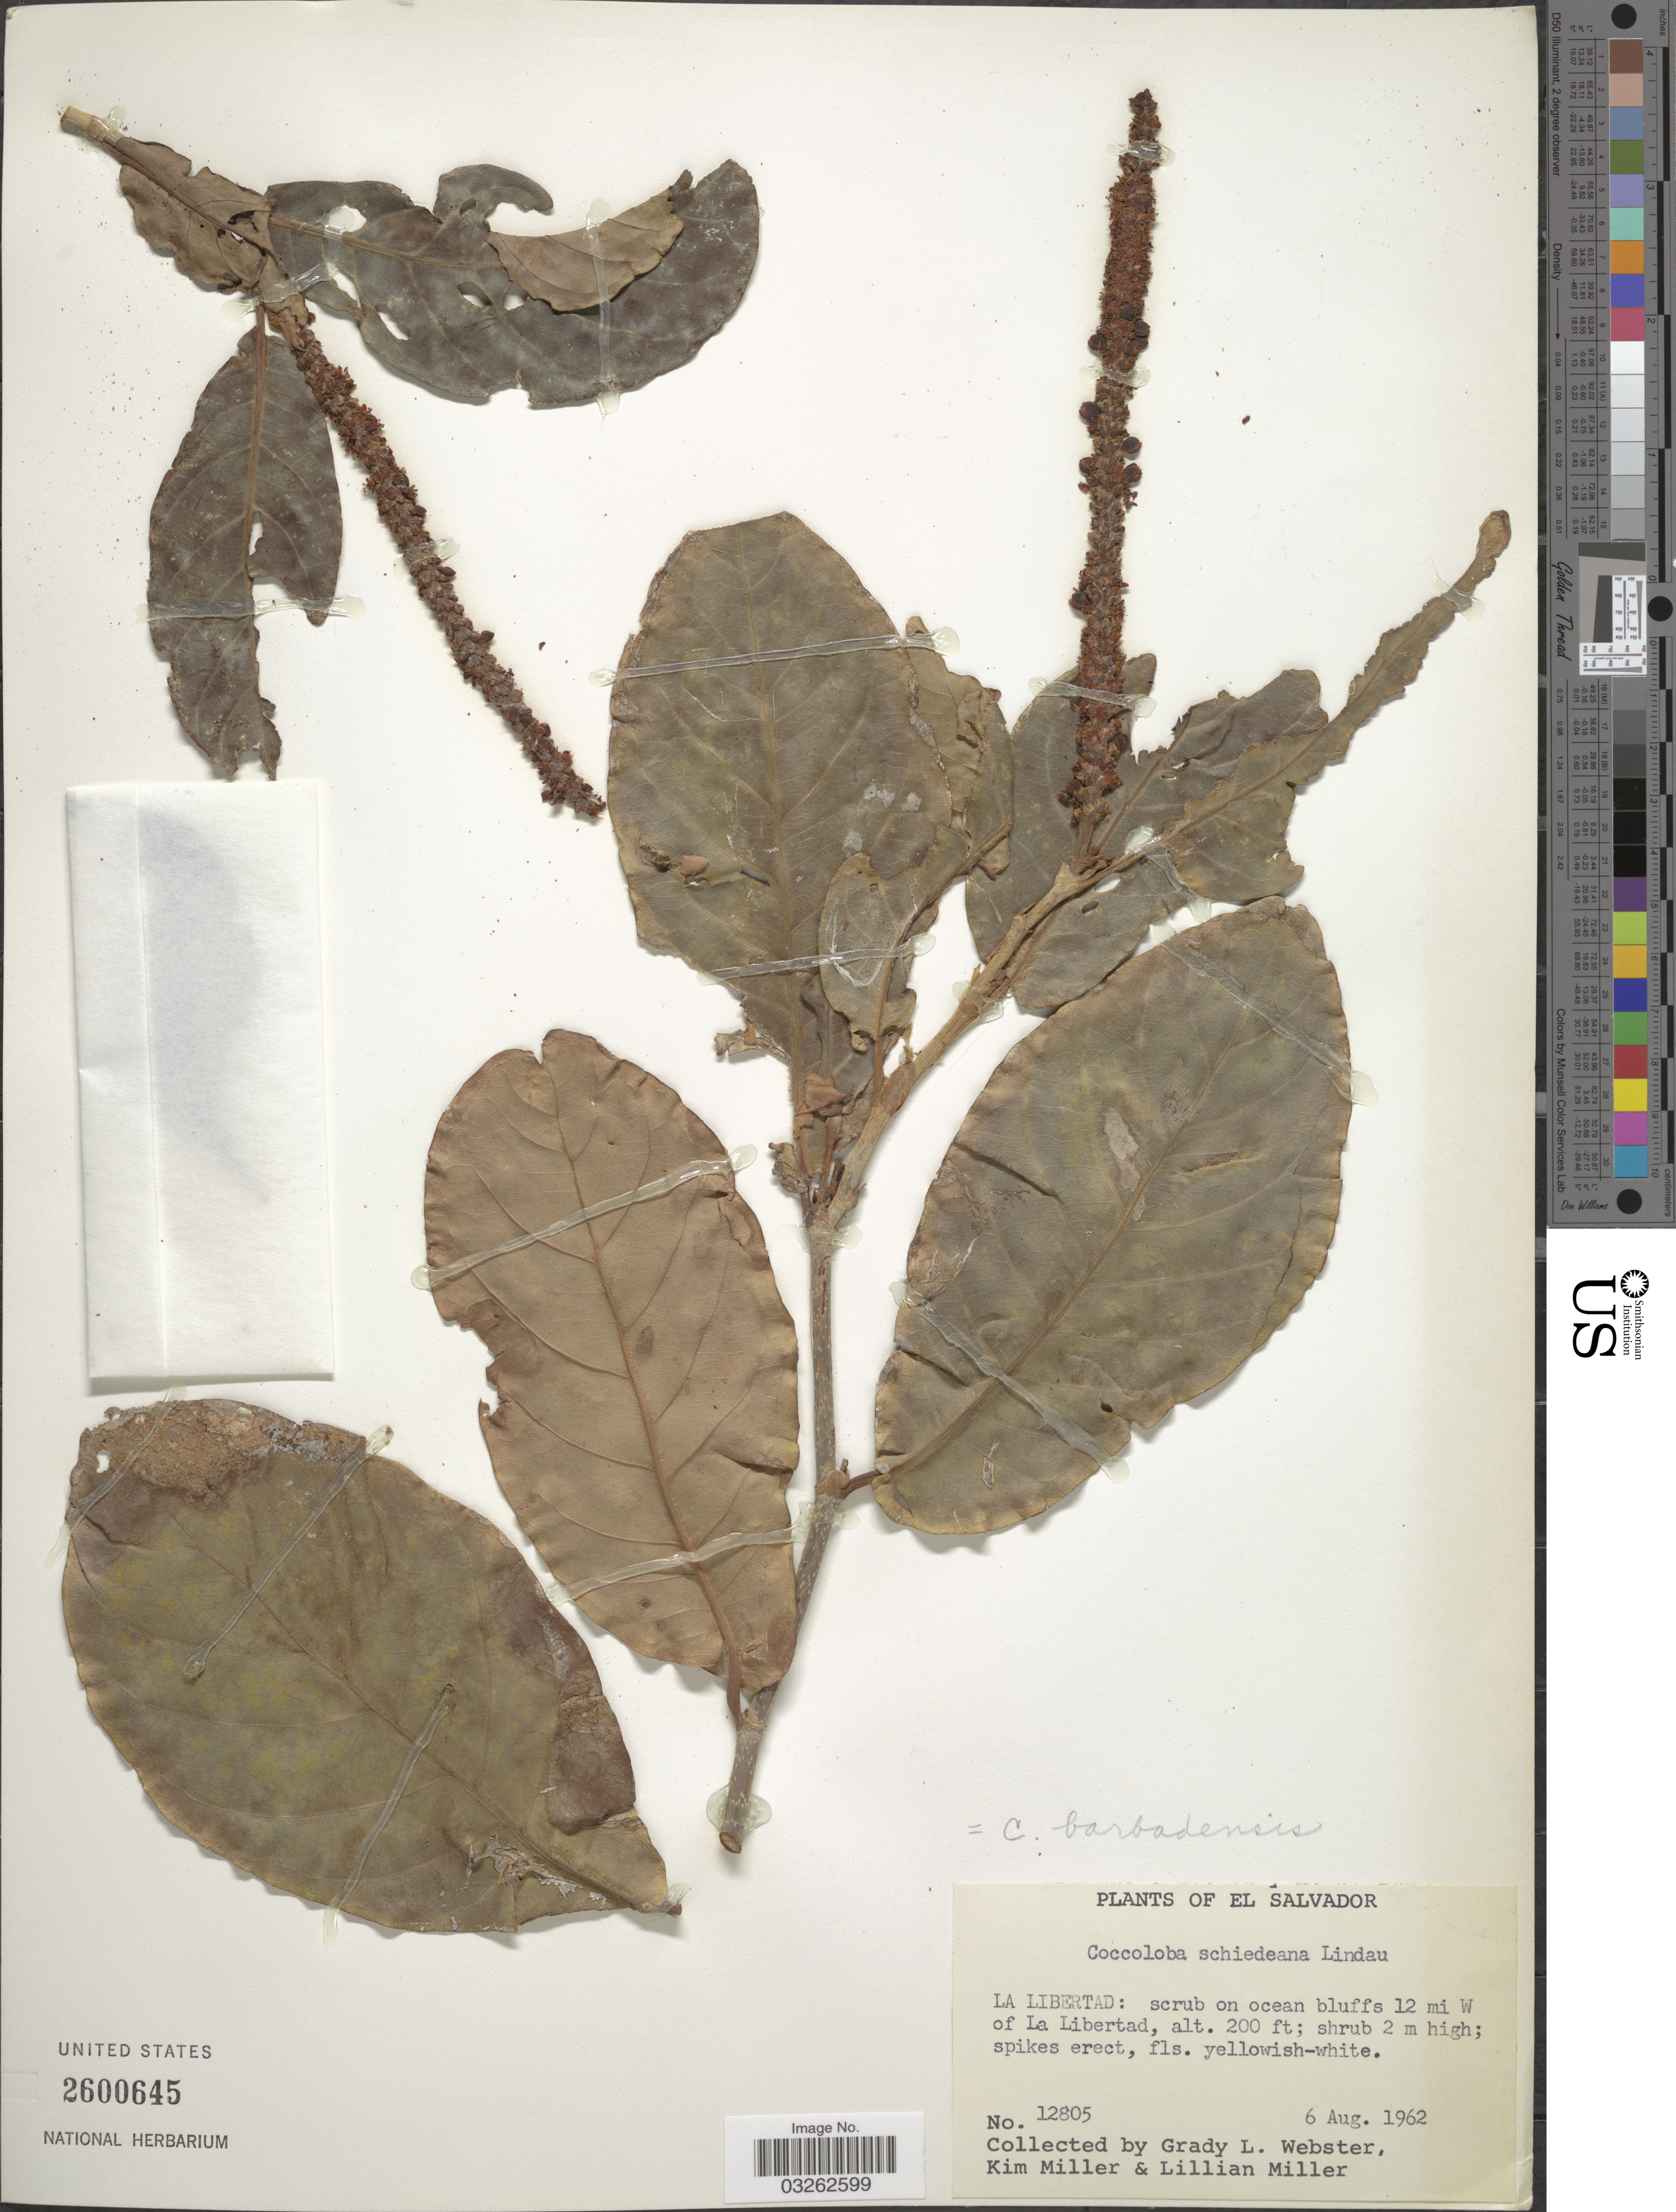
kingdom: Plantae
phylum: Tracheophyta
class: Magnoliopsida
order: Caryophyllales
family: Polygonaceae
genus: Coccoloba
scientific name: Coccoloba barbadensis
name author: Jacq.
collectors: G. L. Webster, K. Miller & L. Miller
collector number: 12805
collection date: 1962-08-06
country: El Salvador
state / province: La Libertad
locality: Scrub on ocean bluffs 12 mi W of La Libertad.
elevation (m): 61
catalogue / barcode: US 2600645